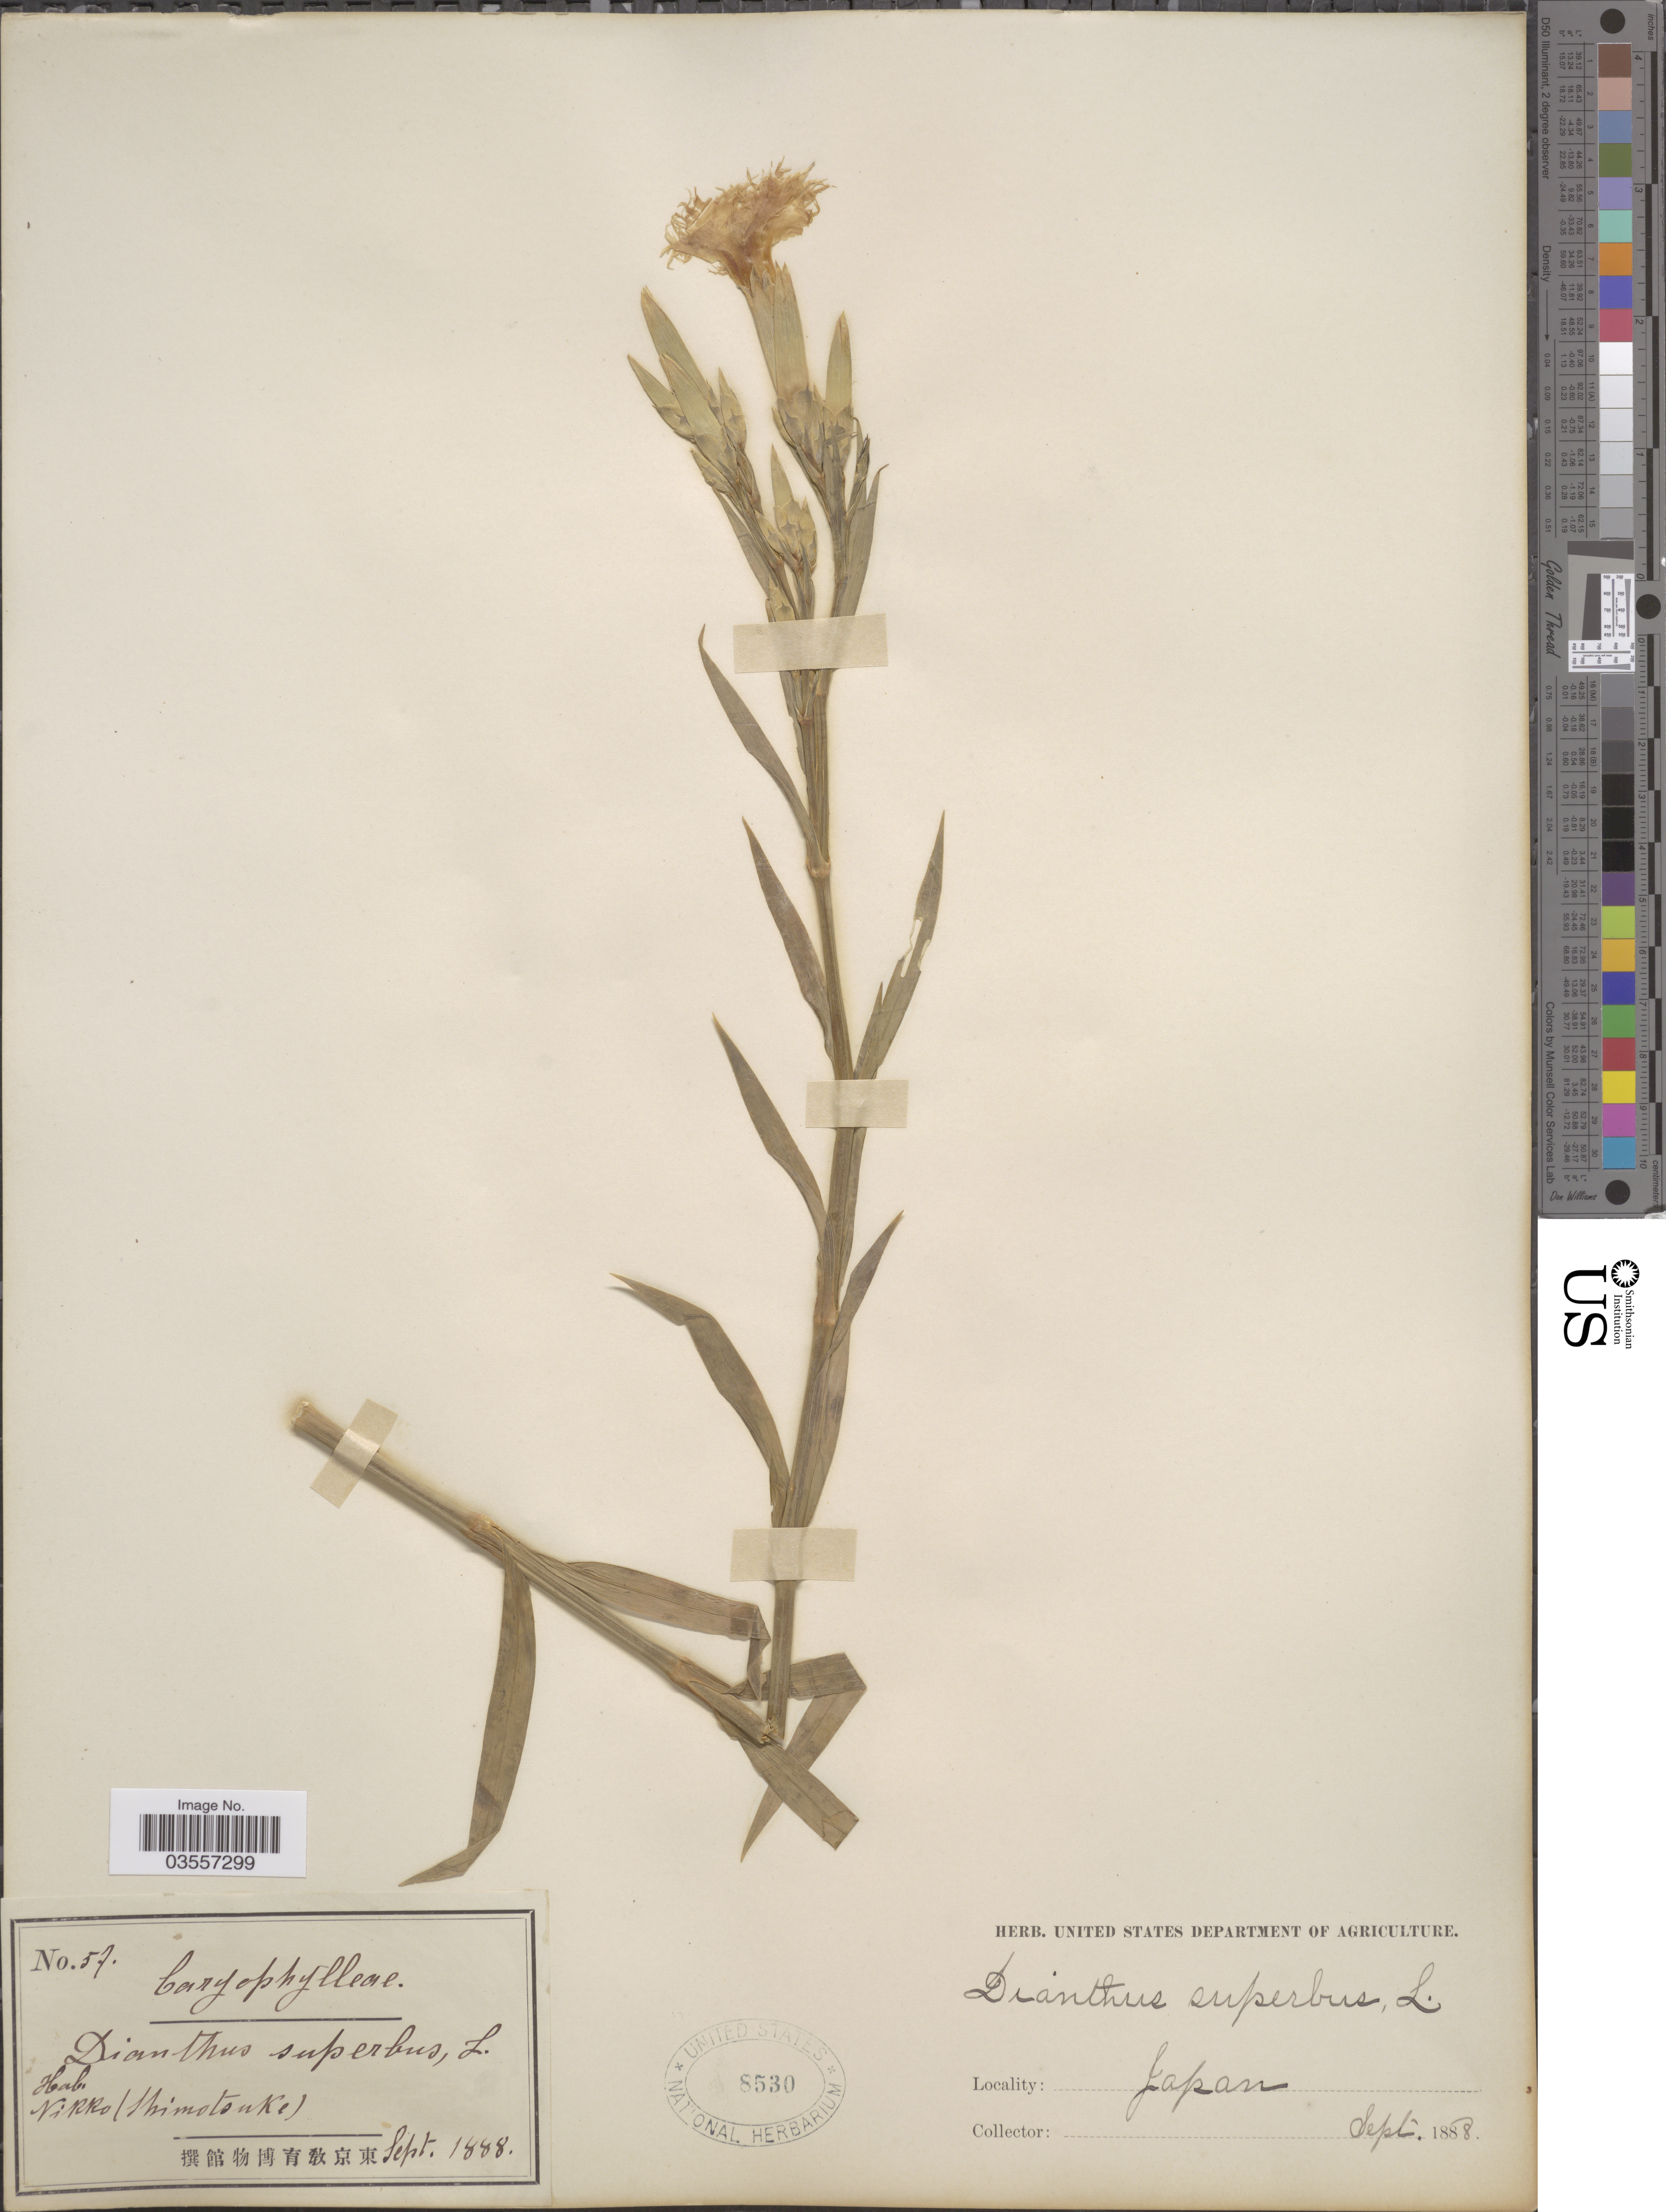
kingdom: Plantae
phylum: Tracheophyta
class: Magnoliopsida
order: Caryophyllales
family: Caryophyllaceae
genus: Dianthus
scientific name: Dianthus superbus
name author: L.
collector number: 57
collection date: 1888-09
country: Japan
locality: Nikko (Shimotsuke).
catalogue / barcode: US 8530